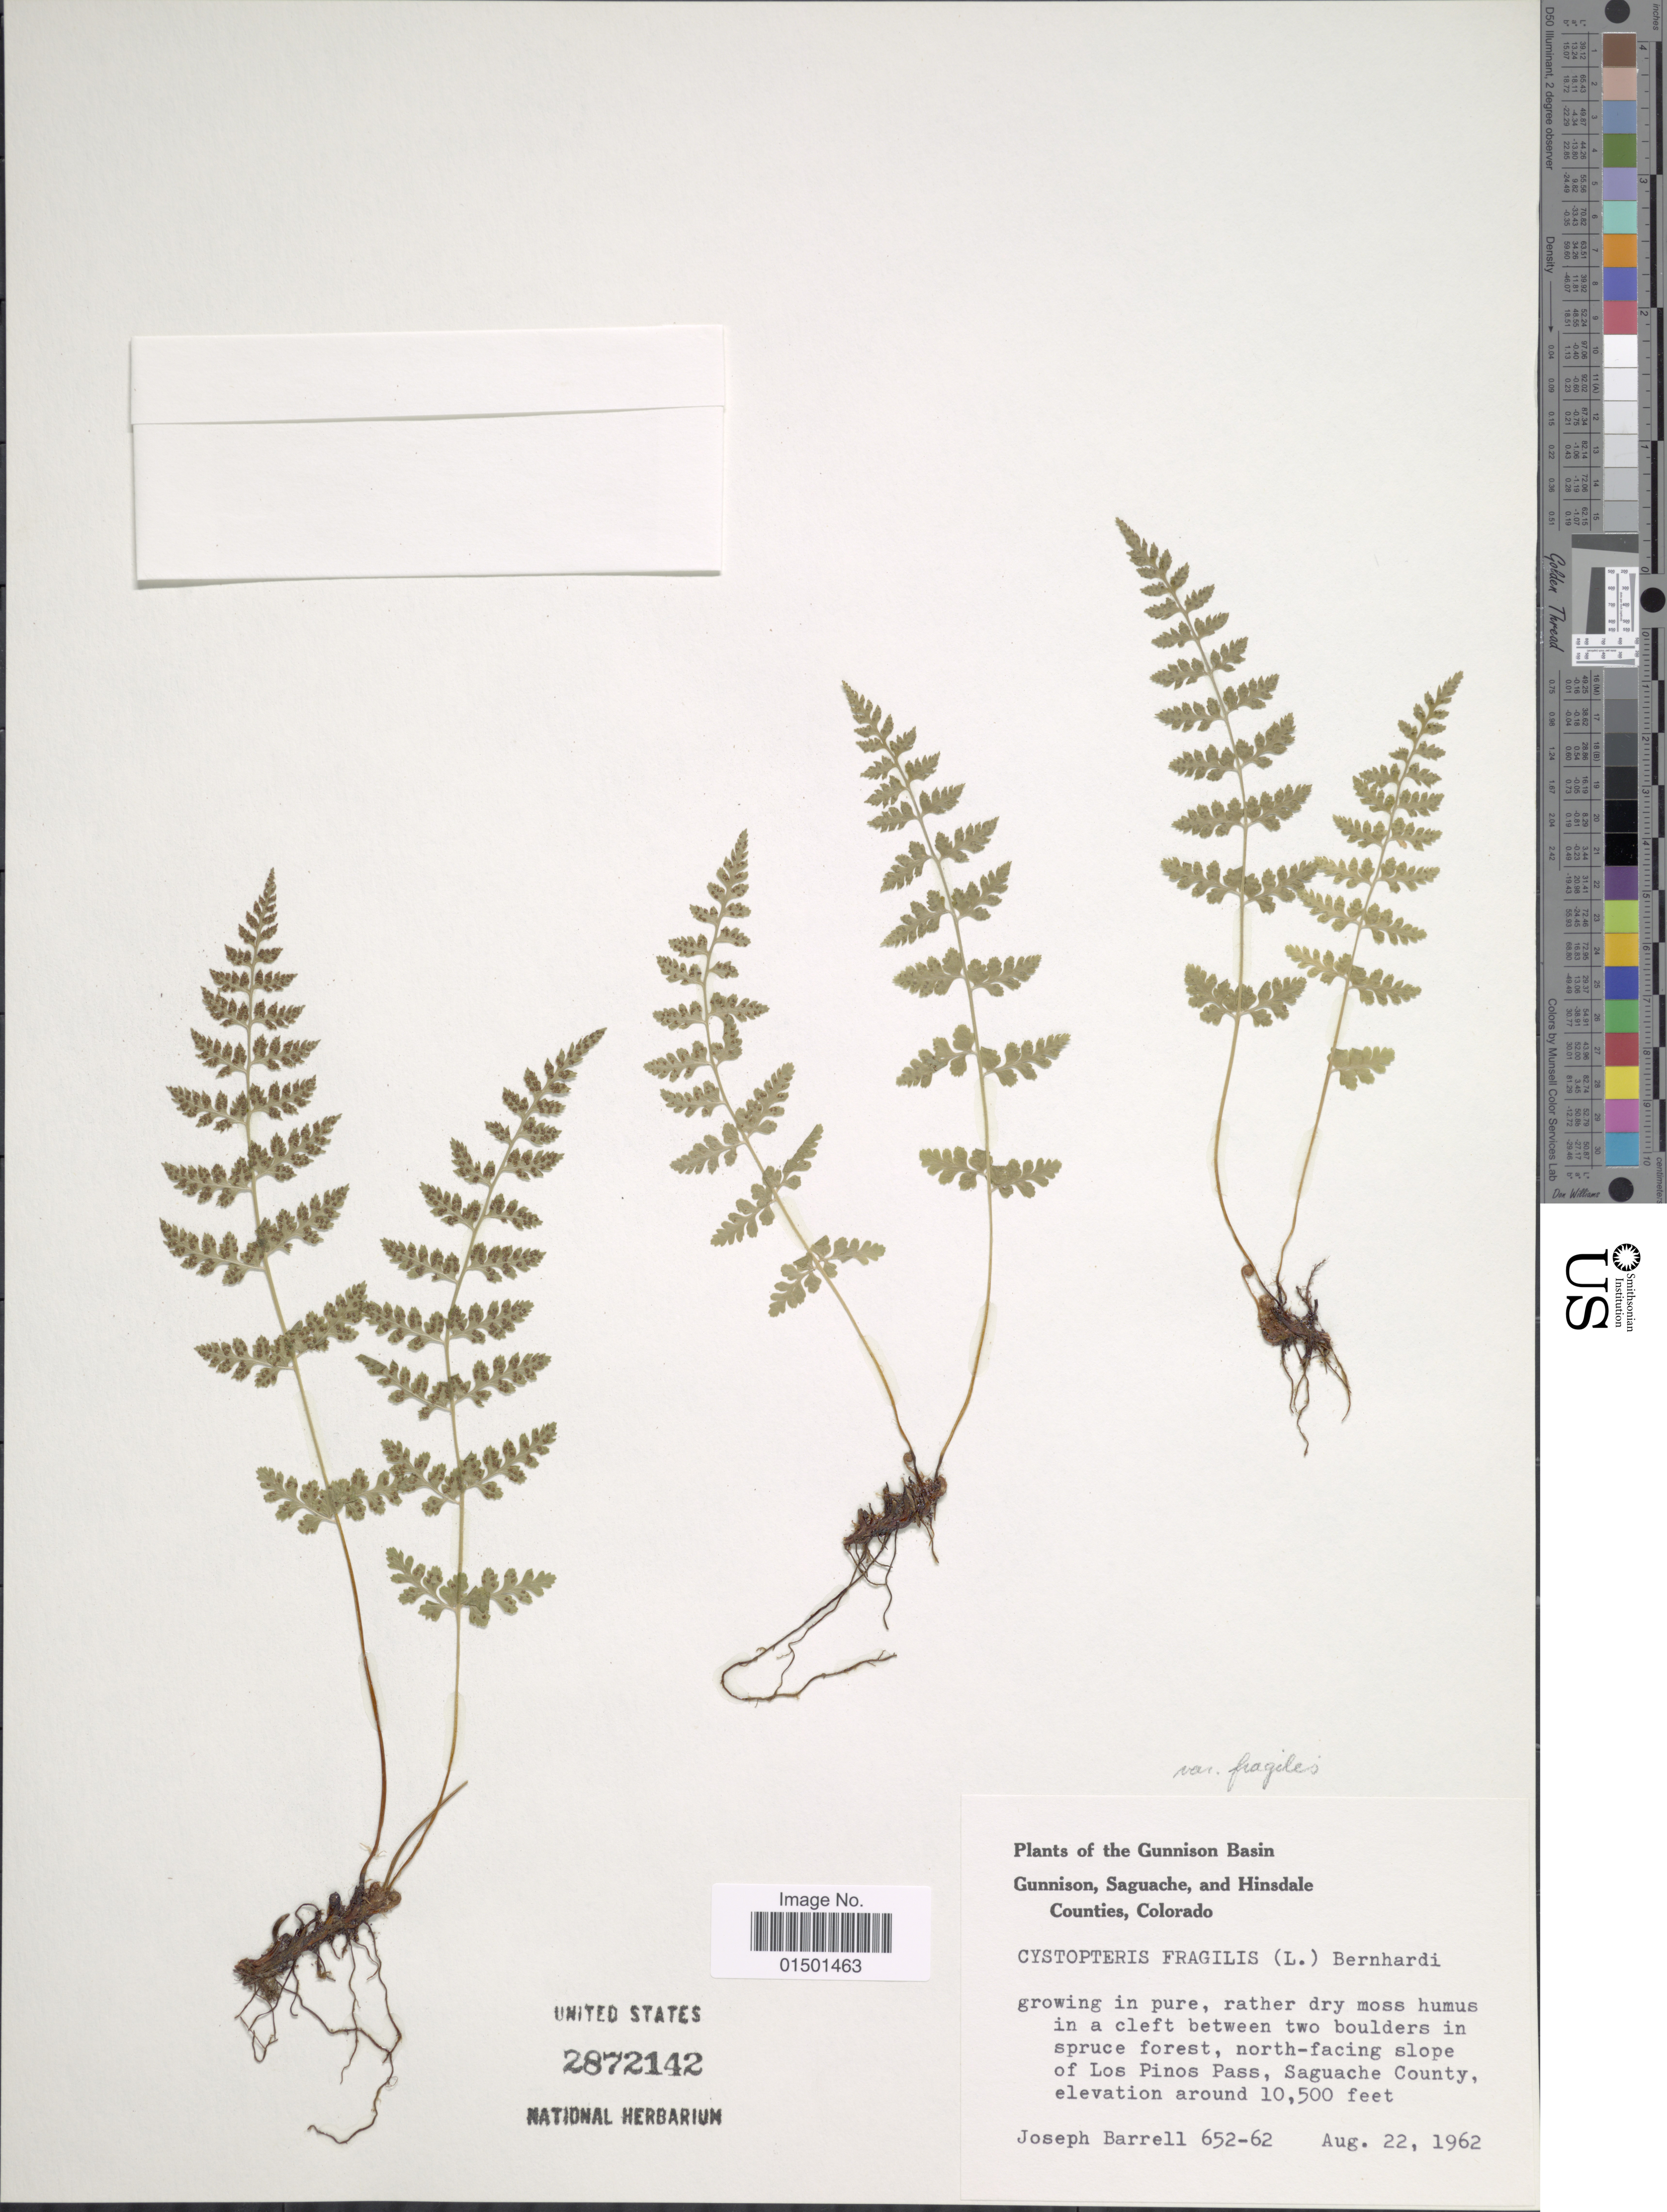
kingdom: Plantae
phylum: Tracheophyta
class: Polypodiopsida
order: Polypodiales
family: Cystopteridaceae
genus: Cystopteris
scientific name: Cystopteris fragilis var. fragilis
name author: (L.) Bernh.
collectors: J. Barrell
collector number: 652-62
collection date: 1962-08-22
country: United States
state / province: Colorado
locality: Gunnison Basin. Gunnison, Saguache, and Hinsdale Counties. North-facing slope of Los Pinos Pass, Saguache County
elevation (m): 3200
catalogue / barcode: US 2872142